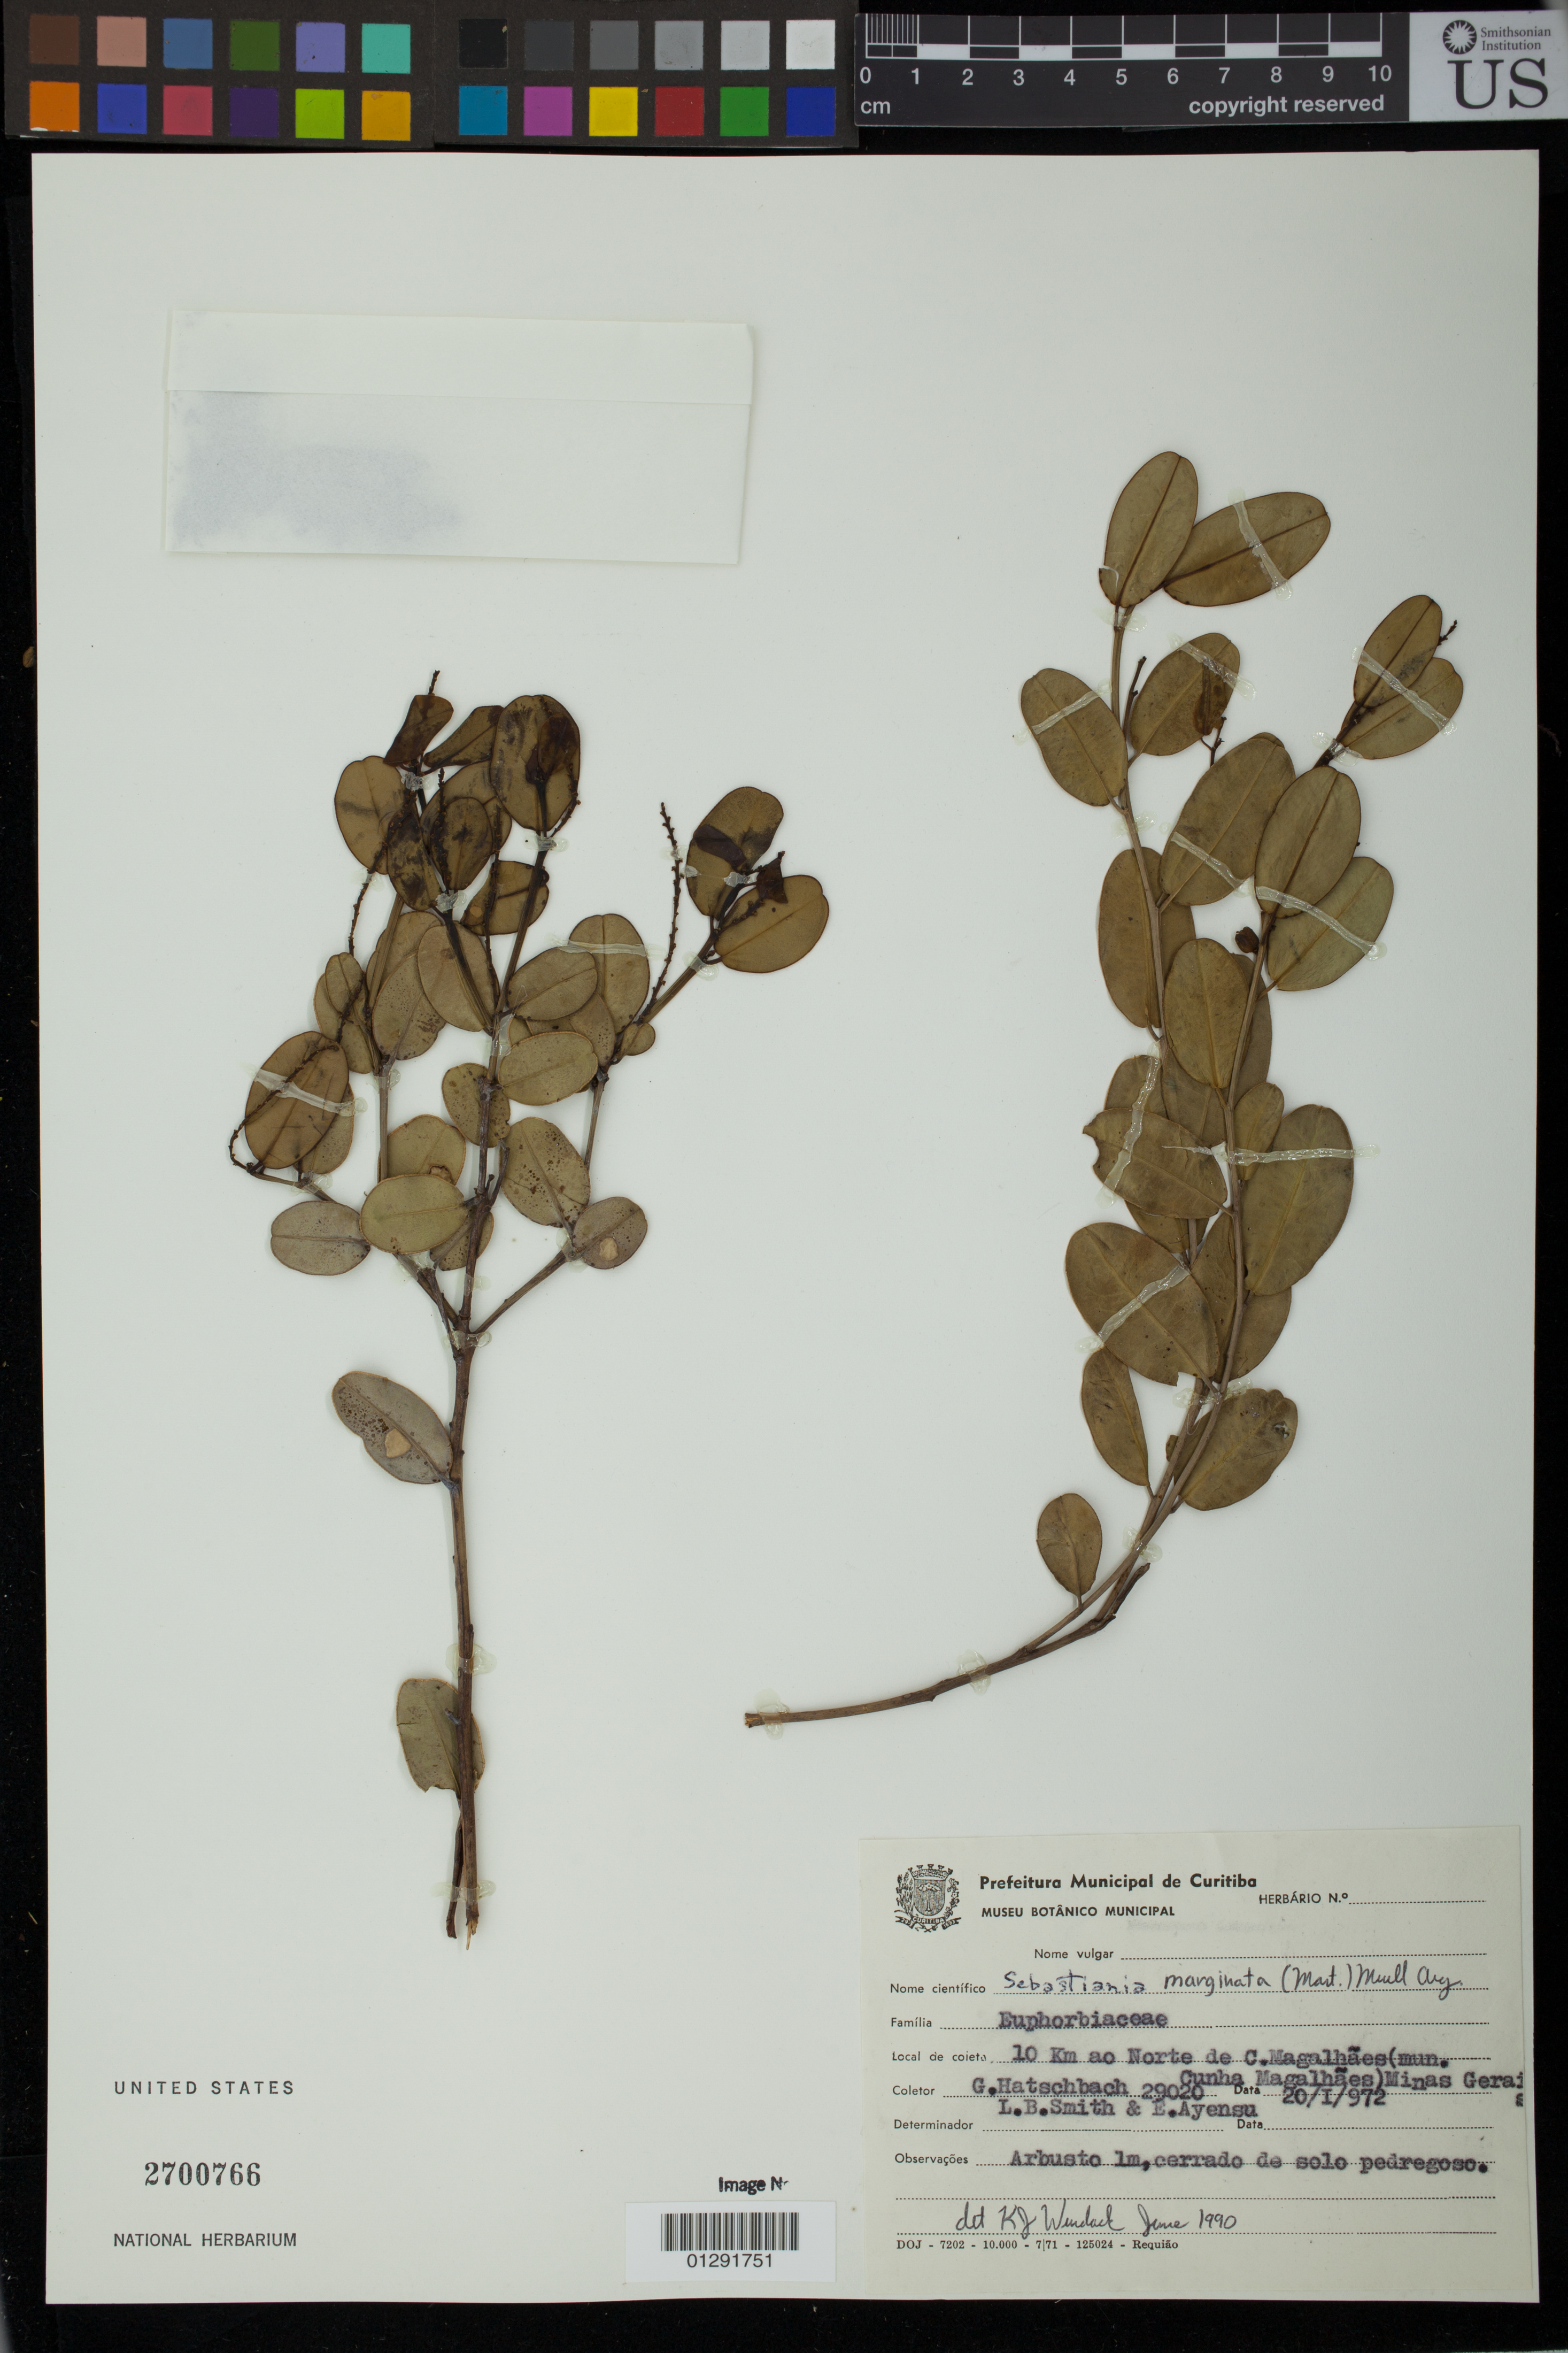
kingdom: Plantae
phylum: Tracheophyta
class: Magnoliopsida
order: Malpighiales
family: Euphorbiaceae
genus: Sebastiania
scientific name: Sebastiania marginata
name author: (Mart.) Müll. Arg.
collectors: G. Hatschbach, L. Smith & E. S. Ayensu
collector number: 29020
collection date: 1972-01-20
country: Brazil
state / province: Minas Gerais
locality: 10 Km ao Norte de C. Magalhaes (mun.Cunha Magalhaes) Minas Gerais.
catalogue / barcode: US 2700766